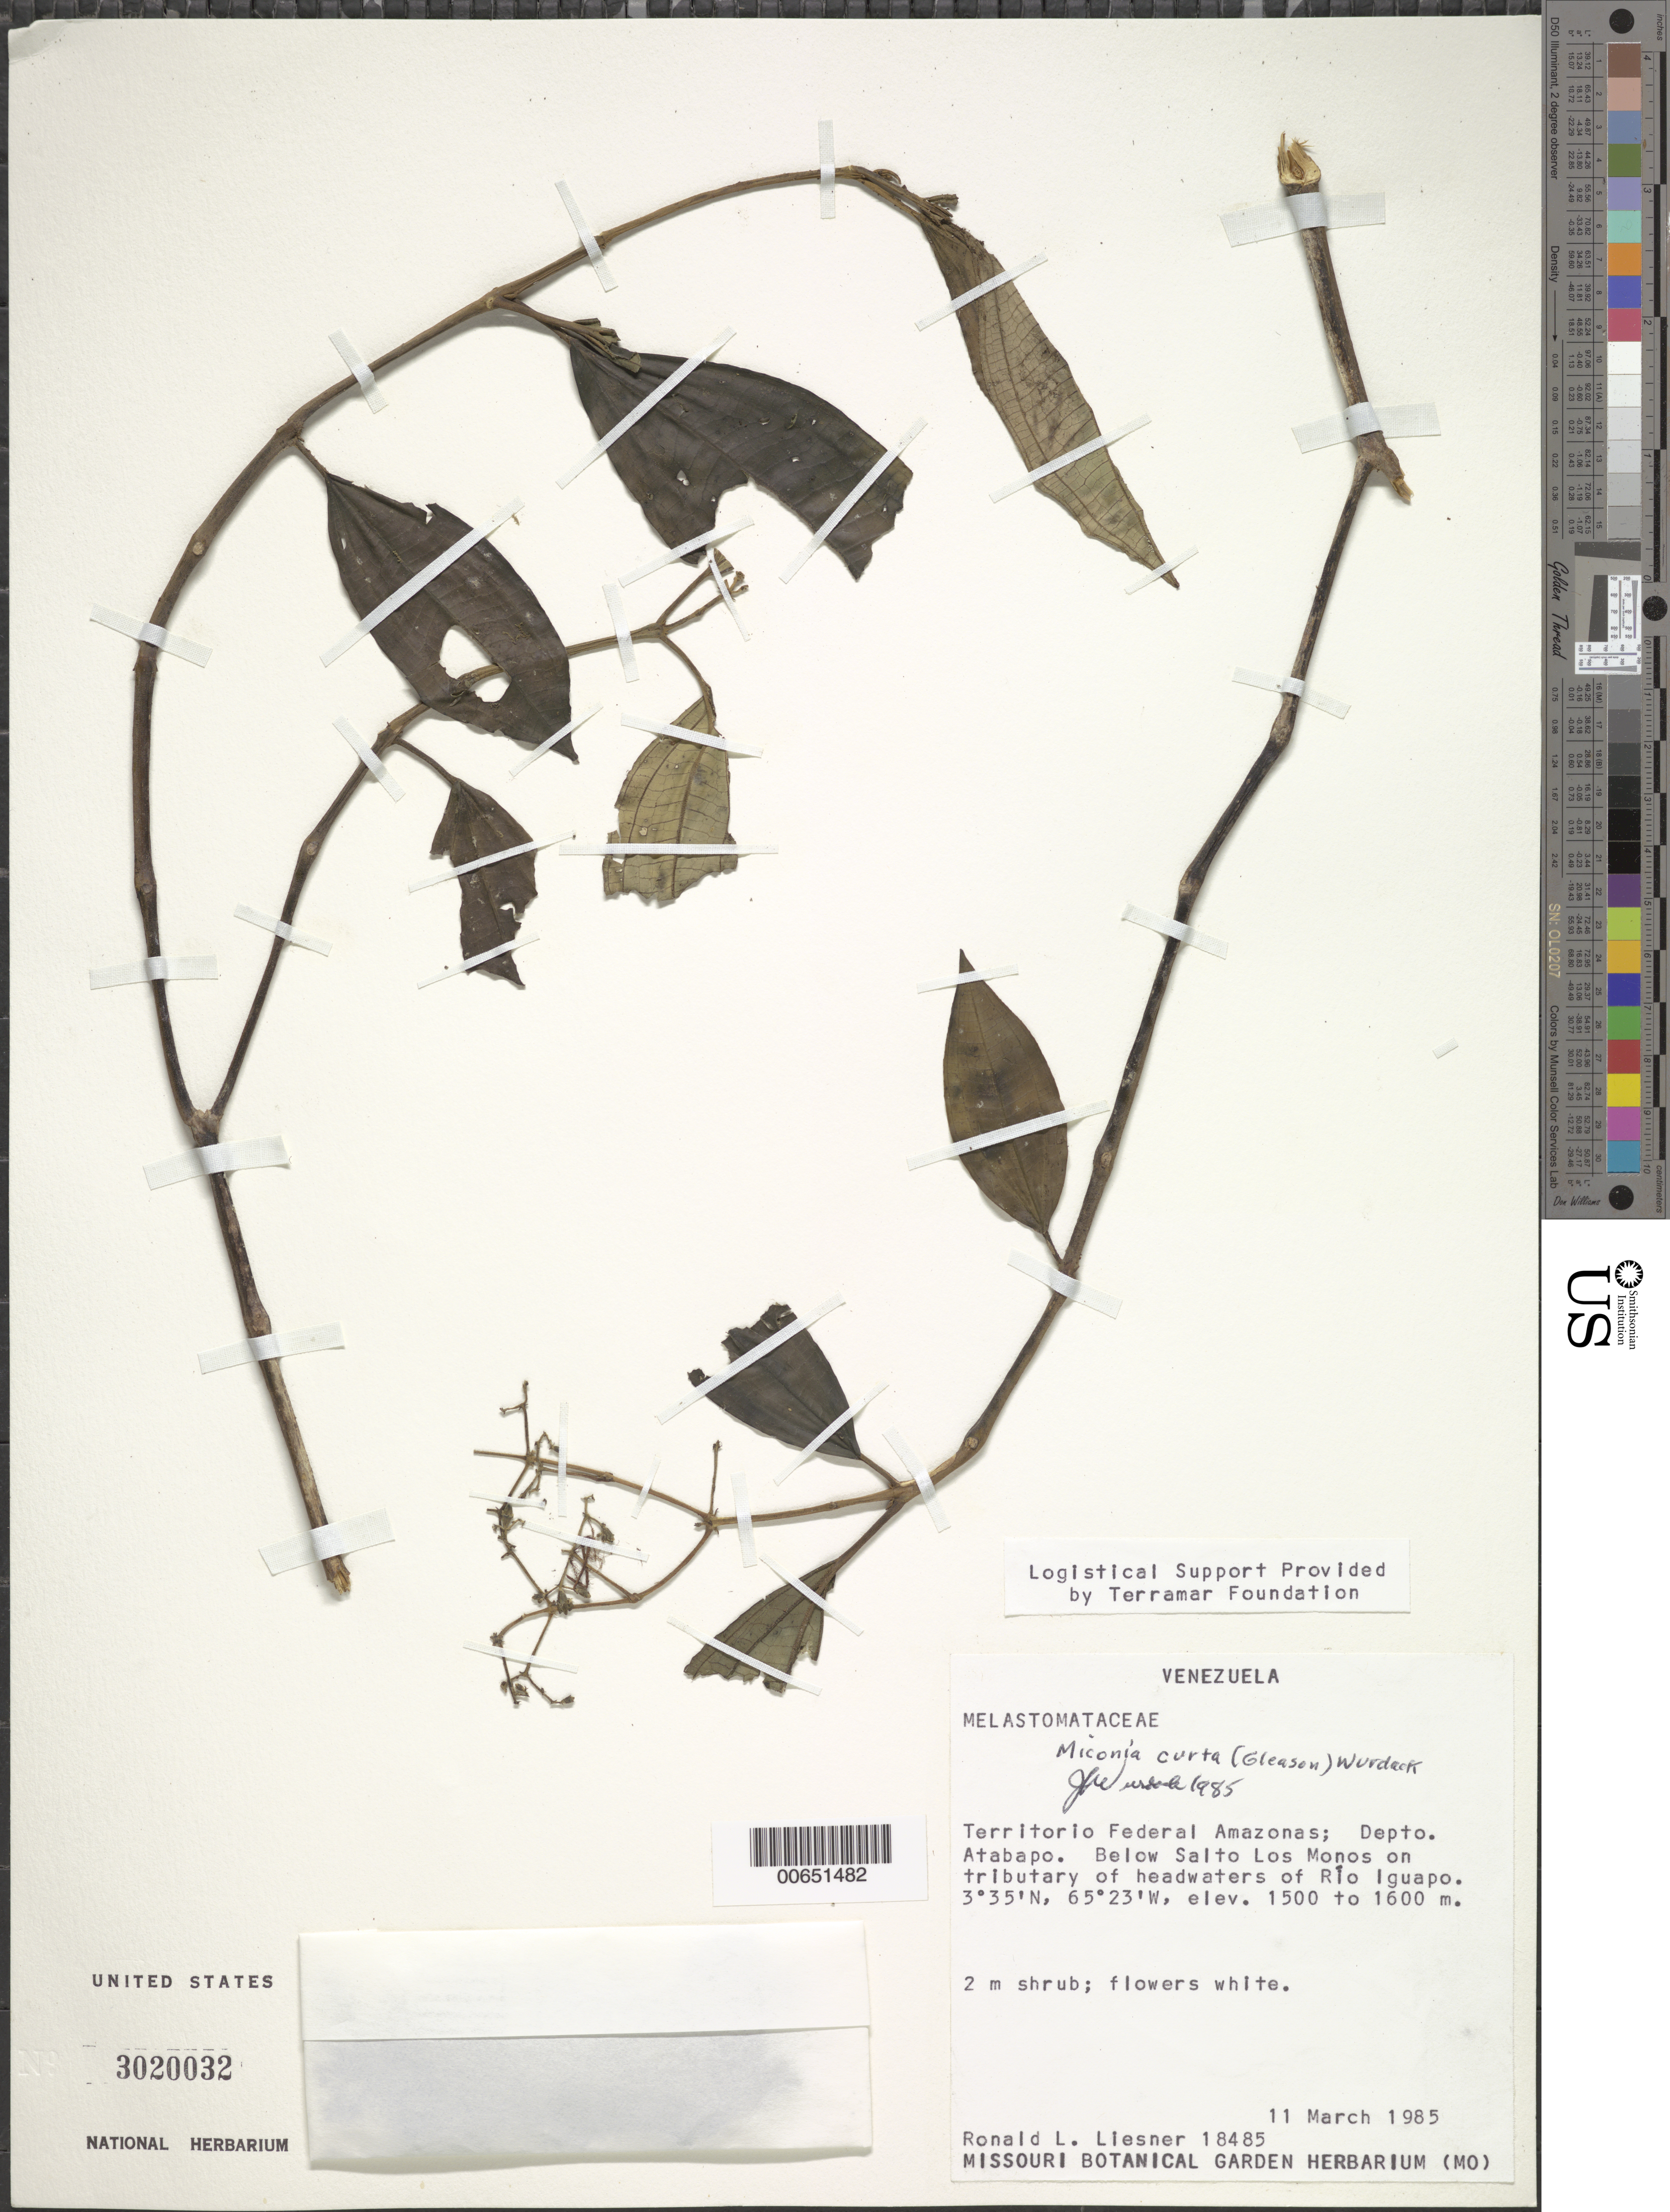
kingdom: Plantae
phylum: Tracheophyta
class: Magnoliopsida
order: Myrtales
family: Melastomataceae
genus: Miconia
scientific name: Miconia curta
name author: (Gleason) Wurdack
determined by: Wurdack, John J., (US), US (UNITED STATES)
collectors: R. L. Liesner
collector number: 18485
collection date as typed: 11-Mar-85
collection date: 1985-03-11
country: Venezuela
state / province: Amazonas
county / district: Atabapo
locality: Río Iguapo, below Salto Los Monos on tributary of headwaters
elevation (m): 1500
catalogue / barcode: US 3020032